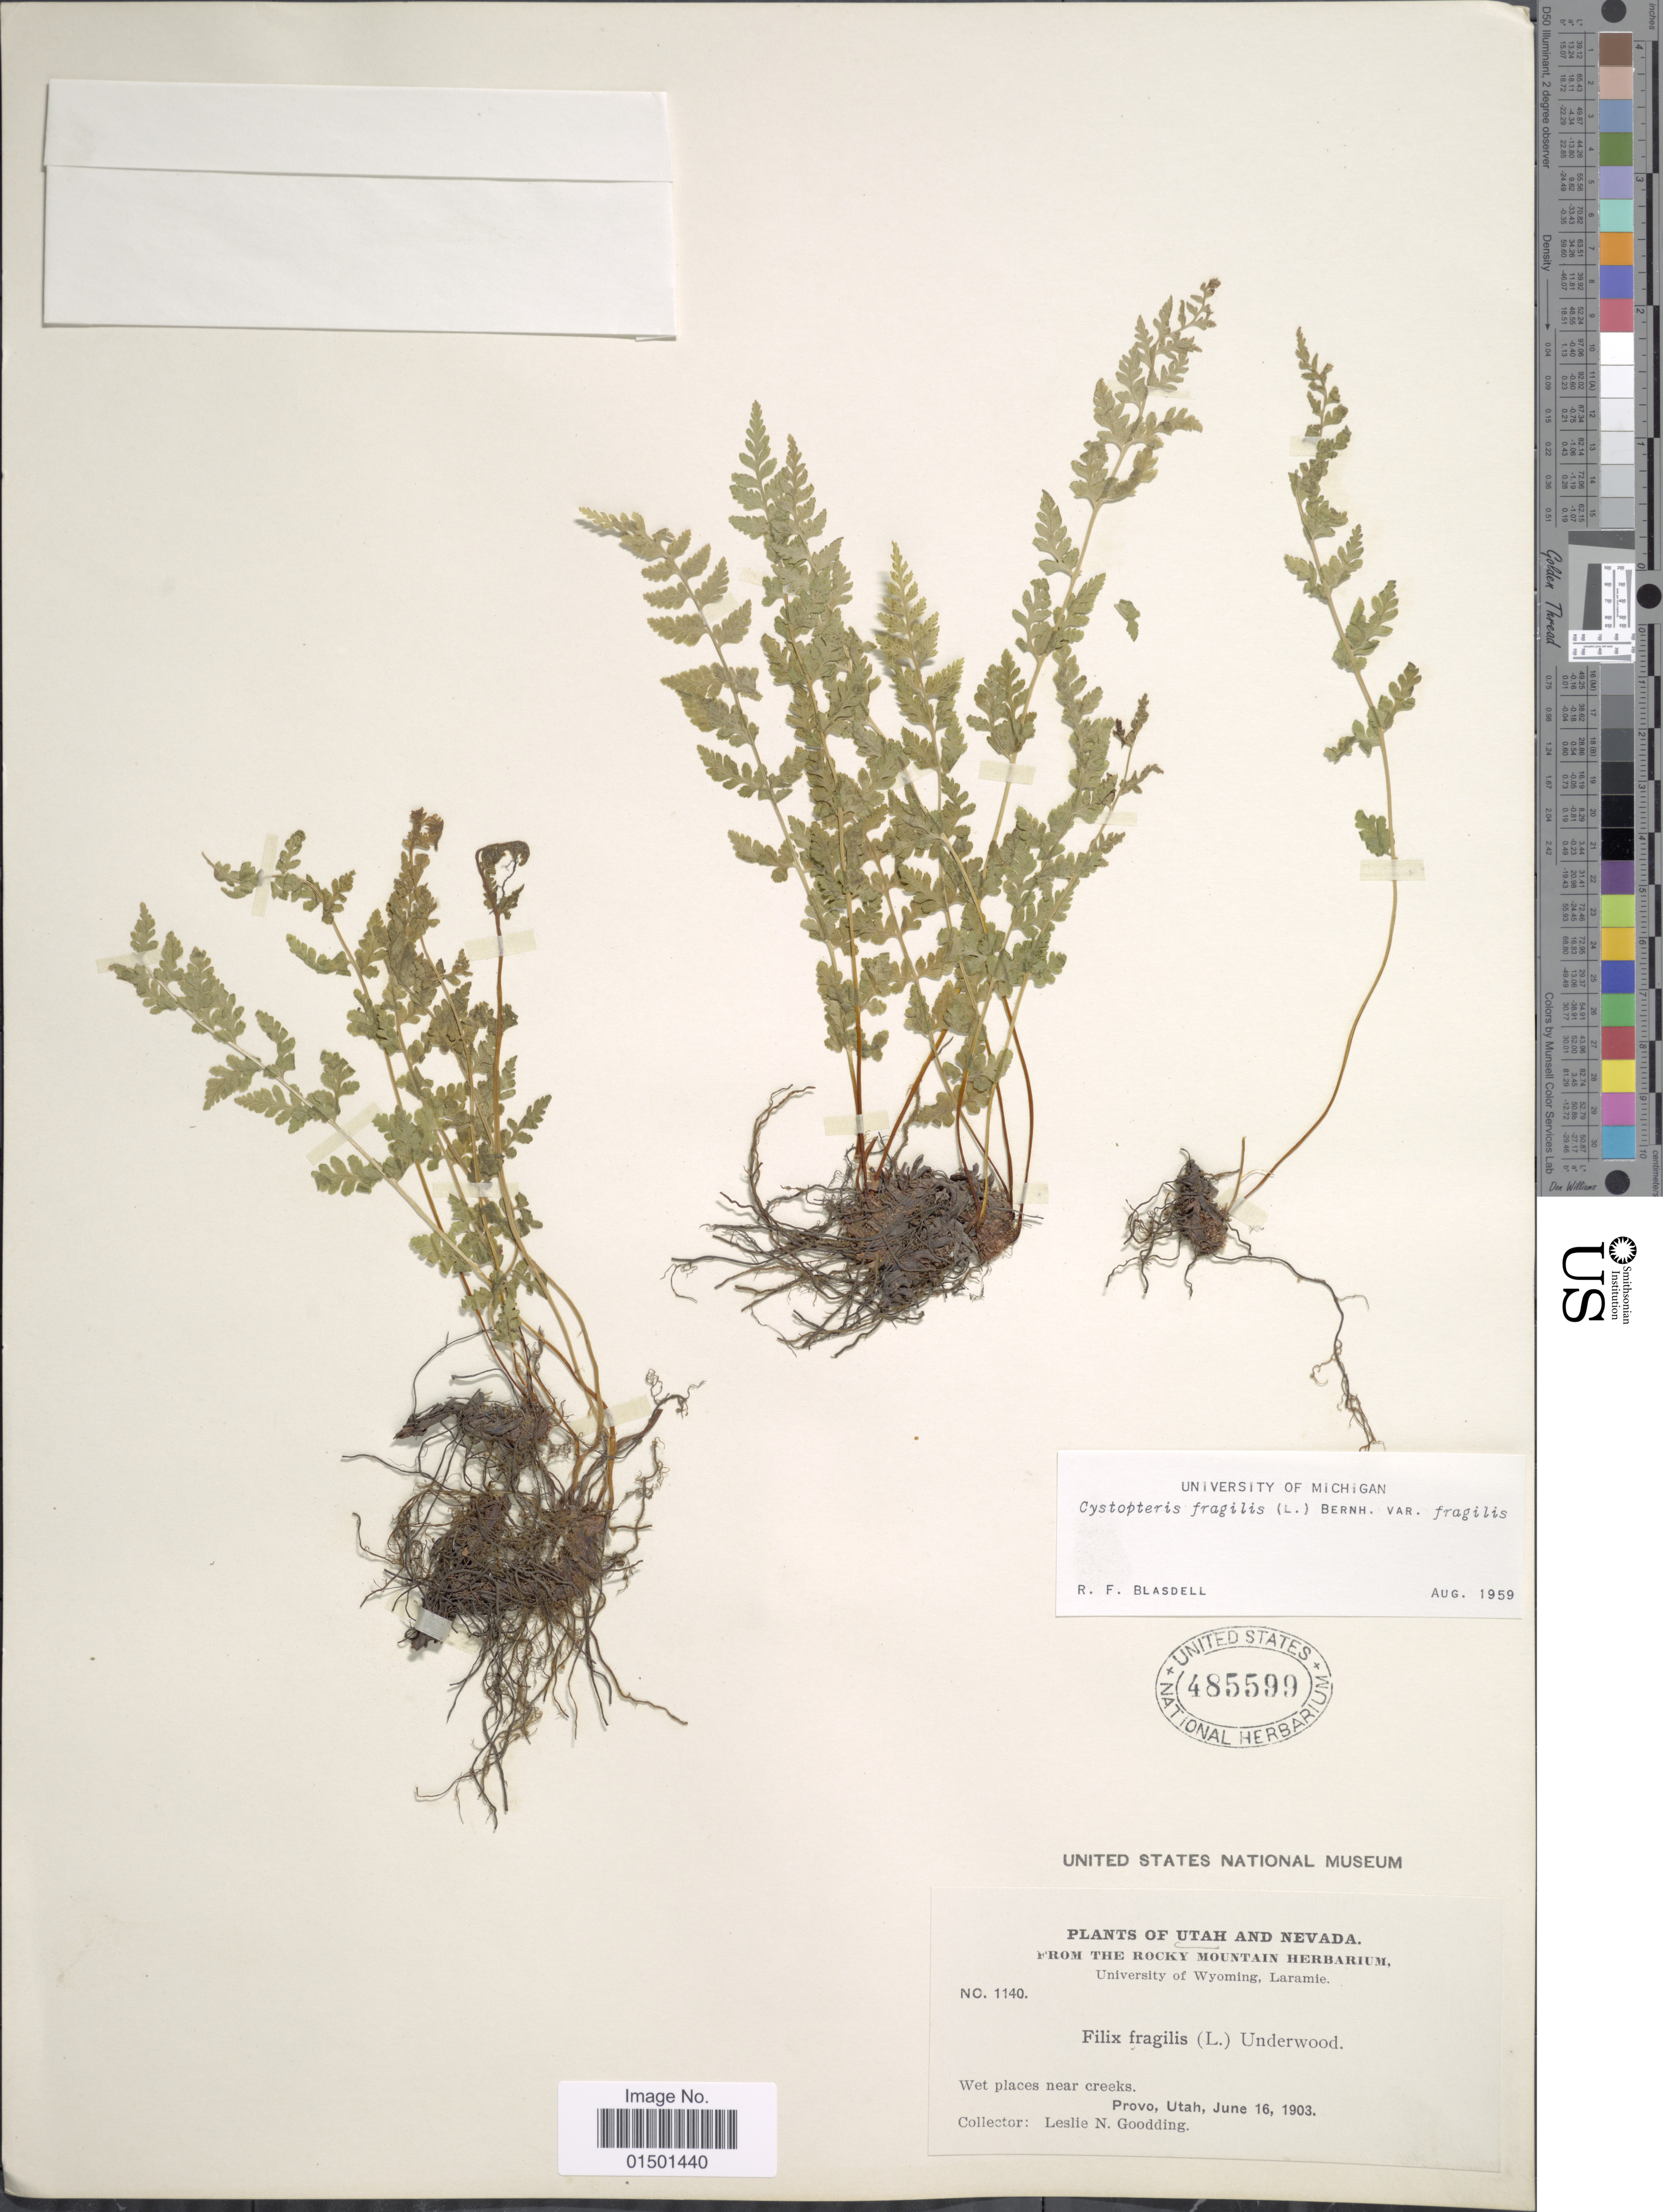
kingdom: Plantae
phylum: Tracheophyta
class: Polypodiopsida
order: Polypodiales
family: Cystopteridaceae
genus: Cystopteris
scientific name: Cystopteris fragilis var. fragilis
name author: (L.) Bernh.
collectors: L. N. Goodding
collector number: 1140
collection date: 1903-06-16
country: United States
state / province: Utah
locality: Provo, Utah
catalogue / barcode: US 485599